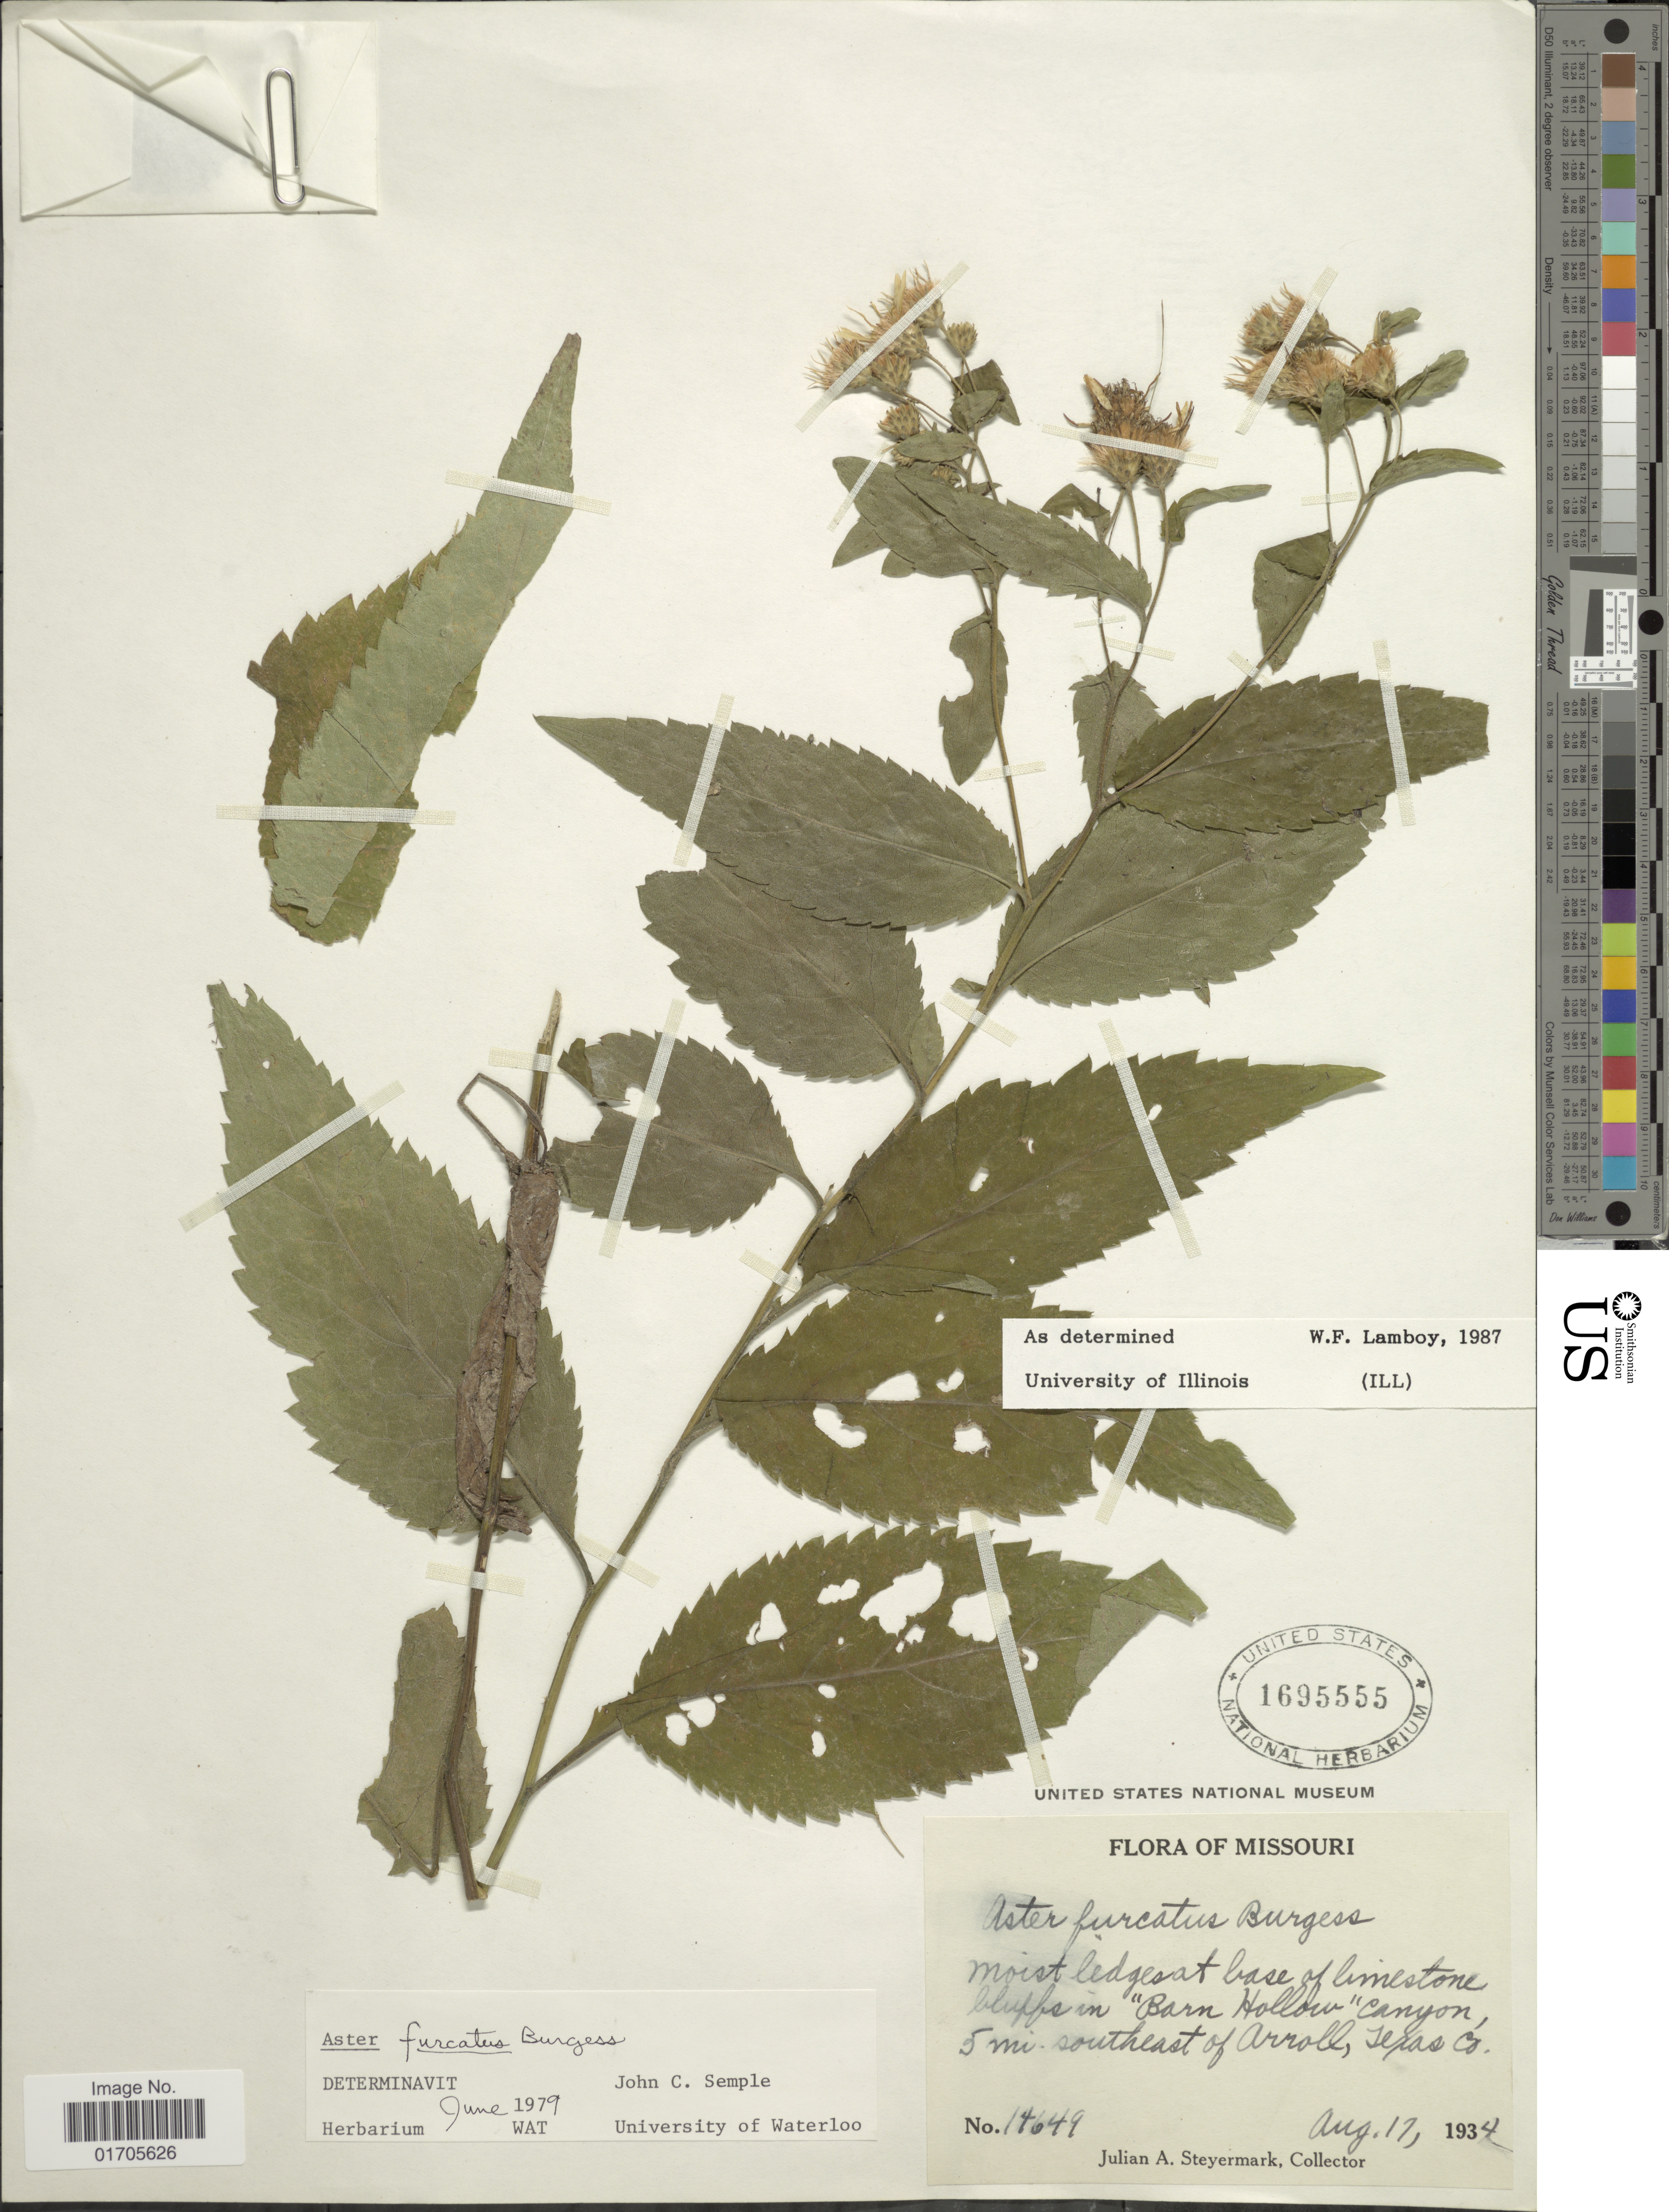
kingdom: Plantae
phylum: Tracheophyta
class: Magnoliopsida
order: Asterales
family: Asteraceae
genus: Eurybia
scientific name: Eurybia furcata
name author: G.L. Nesom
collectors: J. Steyermark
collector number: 14649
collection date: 1934-08-17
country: United States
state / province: Texas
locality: Missouri. Moist ledges at base of limestone bluffs in "Barn Hollow" Canyon, 5 mi. southeast of Arroll, Texas Co.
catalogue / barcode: US 1695555